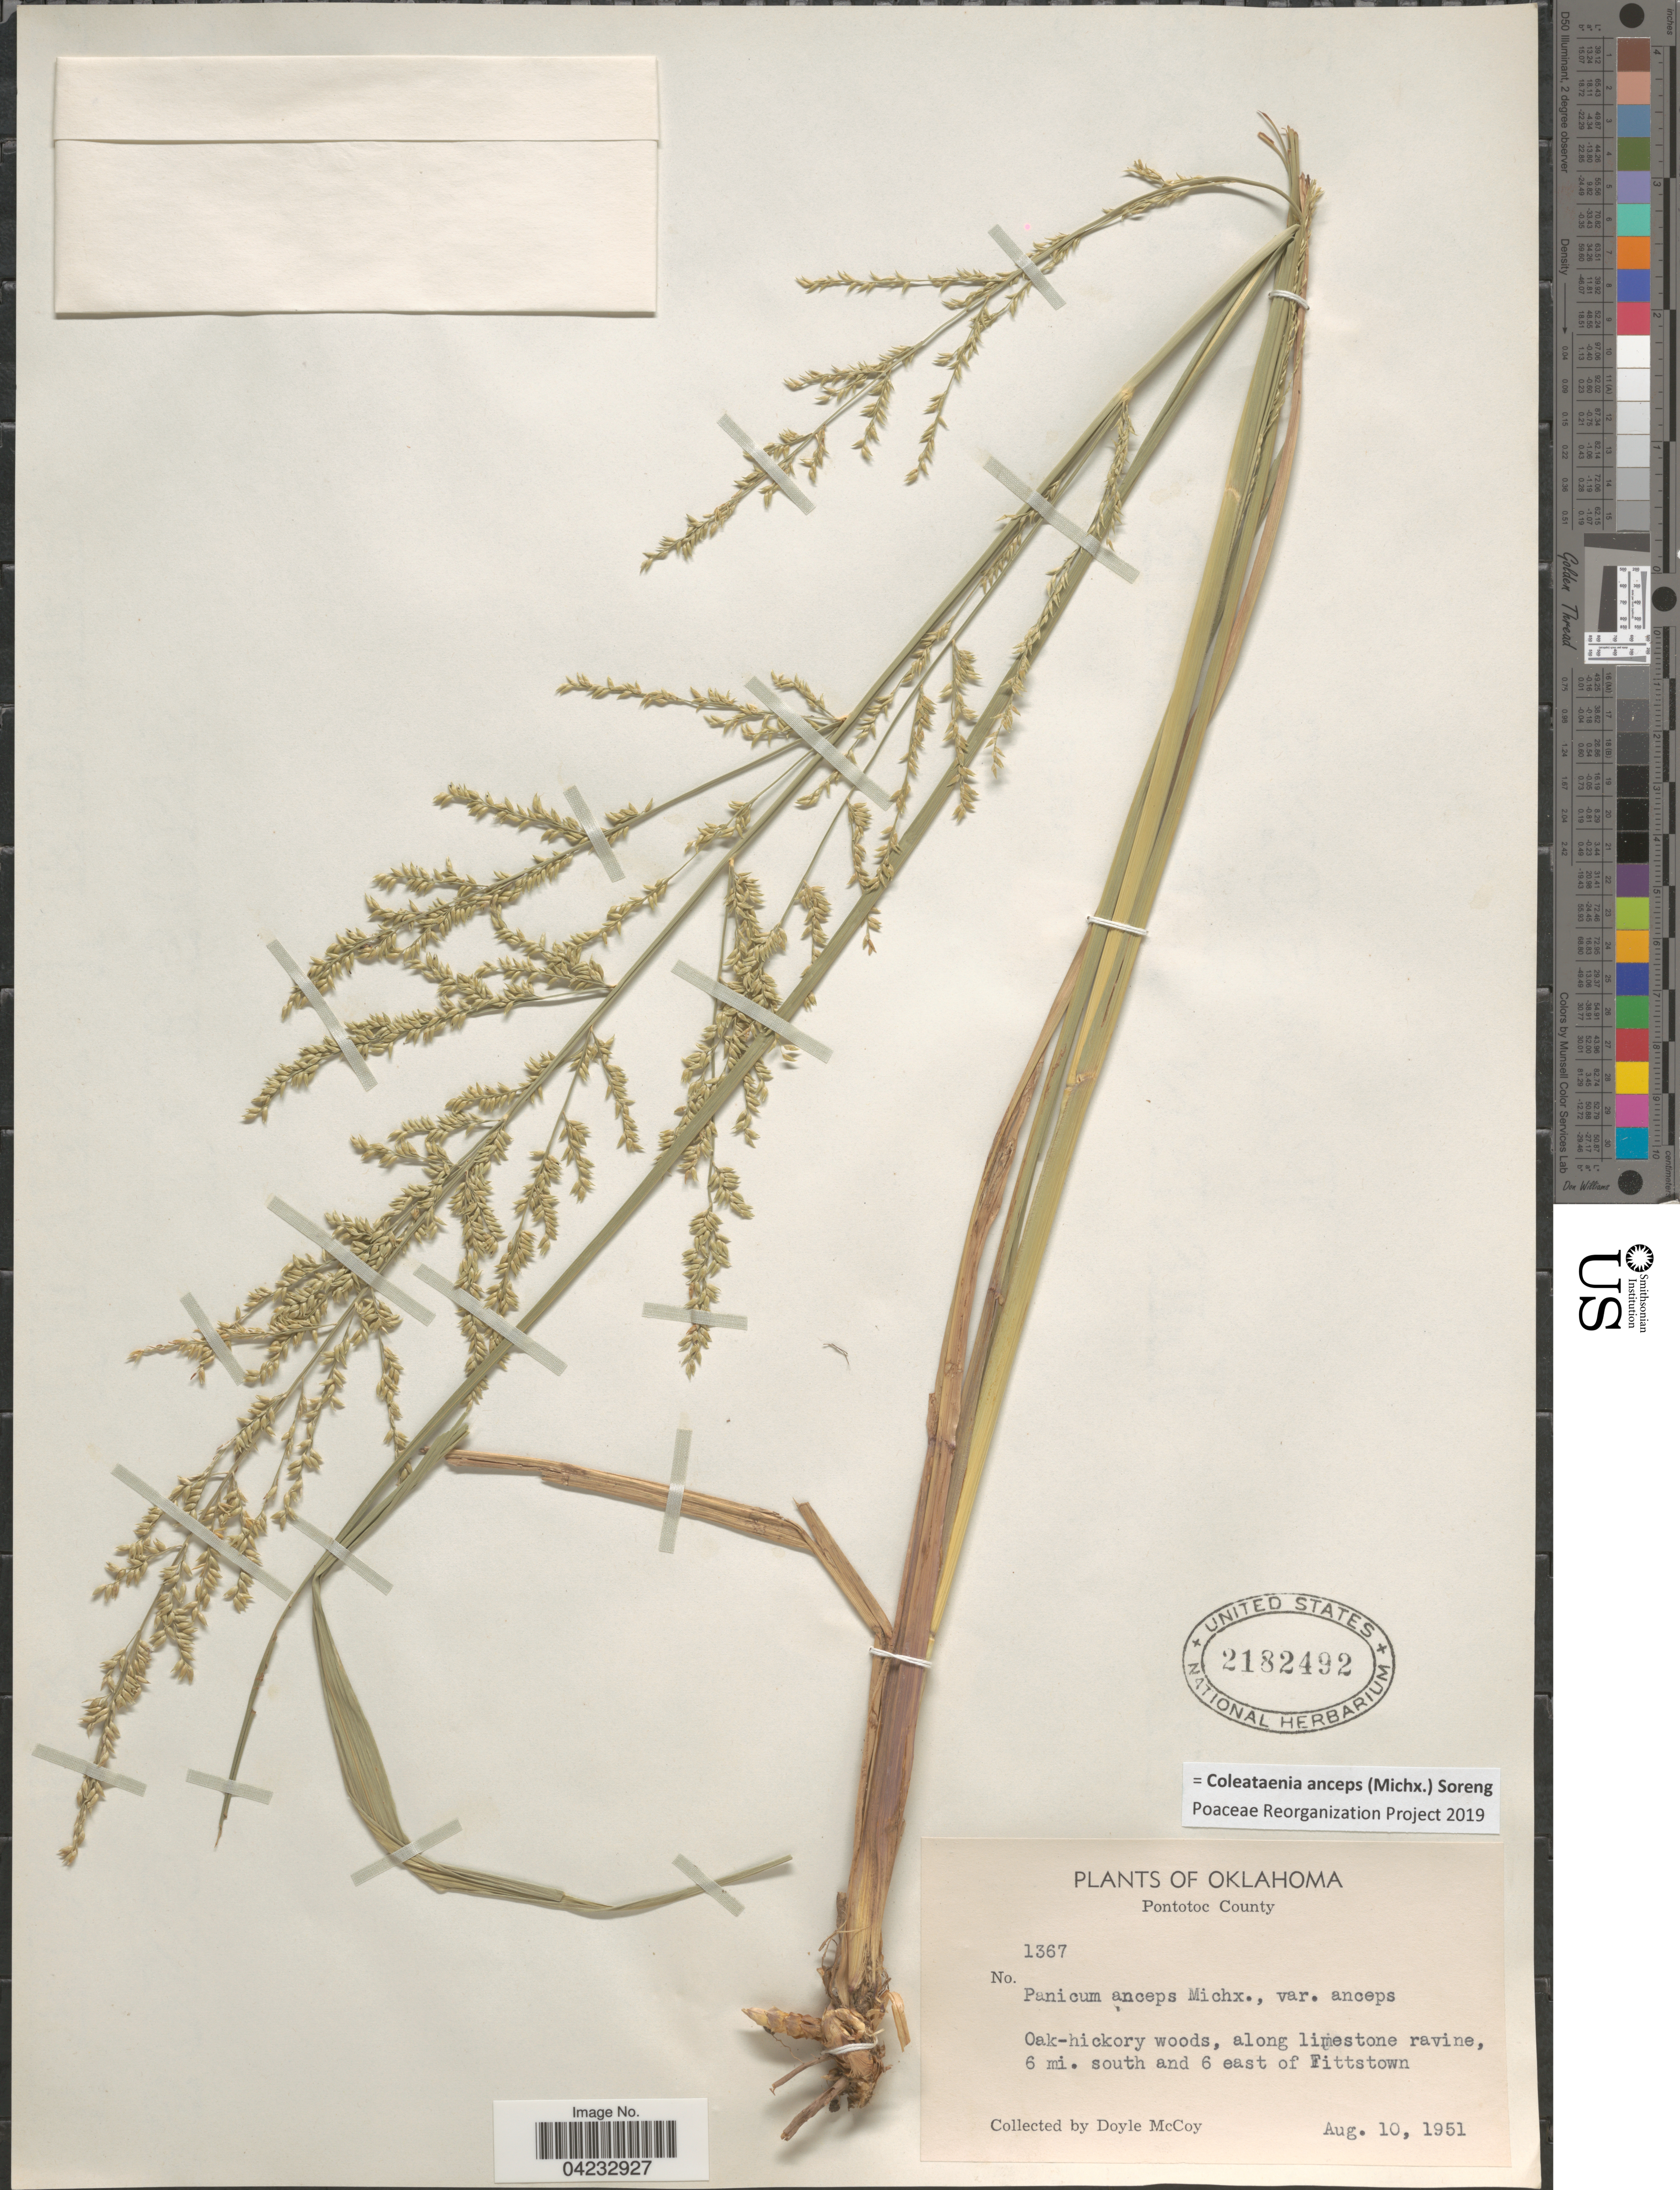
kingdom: Plantae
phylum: Tracheophyta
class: Liliopsida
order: Poales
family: Poaceae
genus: Coleataenia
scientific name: Coleataenia anceps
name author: (Michx.) Soreng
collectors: D. McCoy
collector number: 1367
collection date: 1951-08-10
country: United States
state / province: Oklahoma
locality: Pontotoc County. Oak-hickory woods, along limestone ravine, 6 mi. south and 6 east of Fittstown.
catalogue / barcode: US 2182492